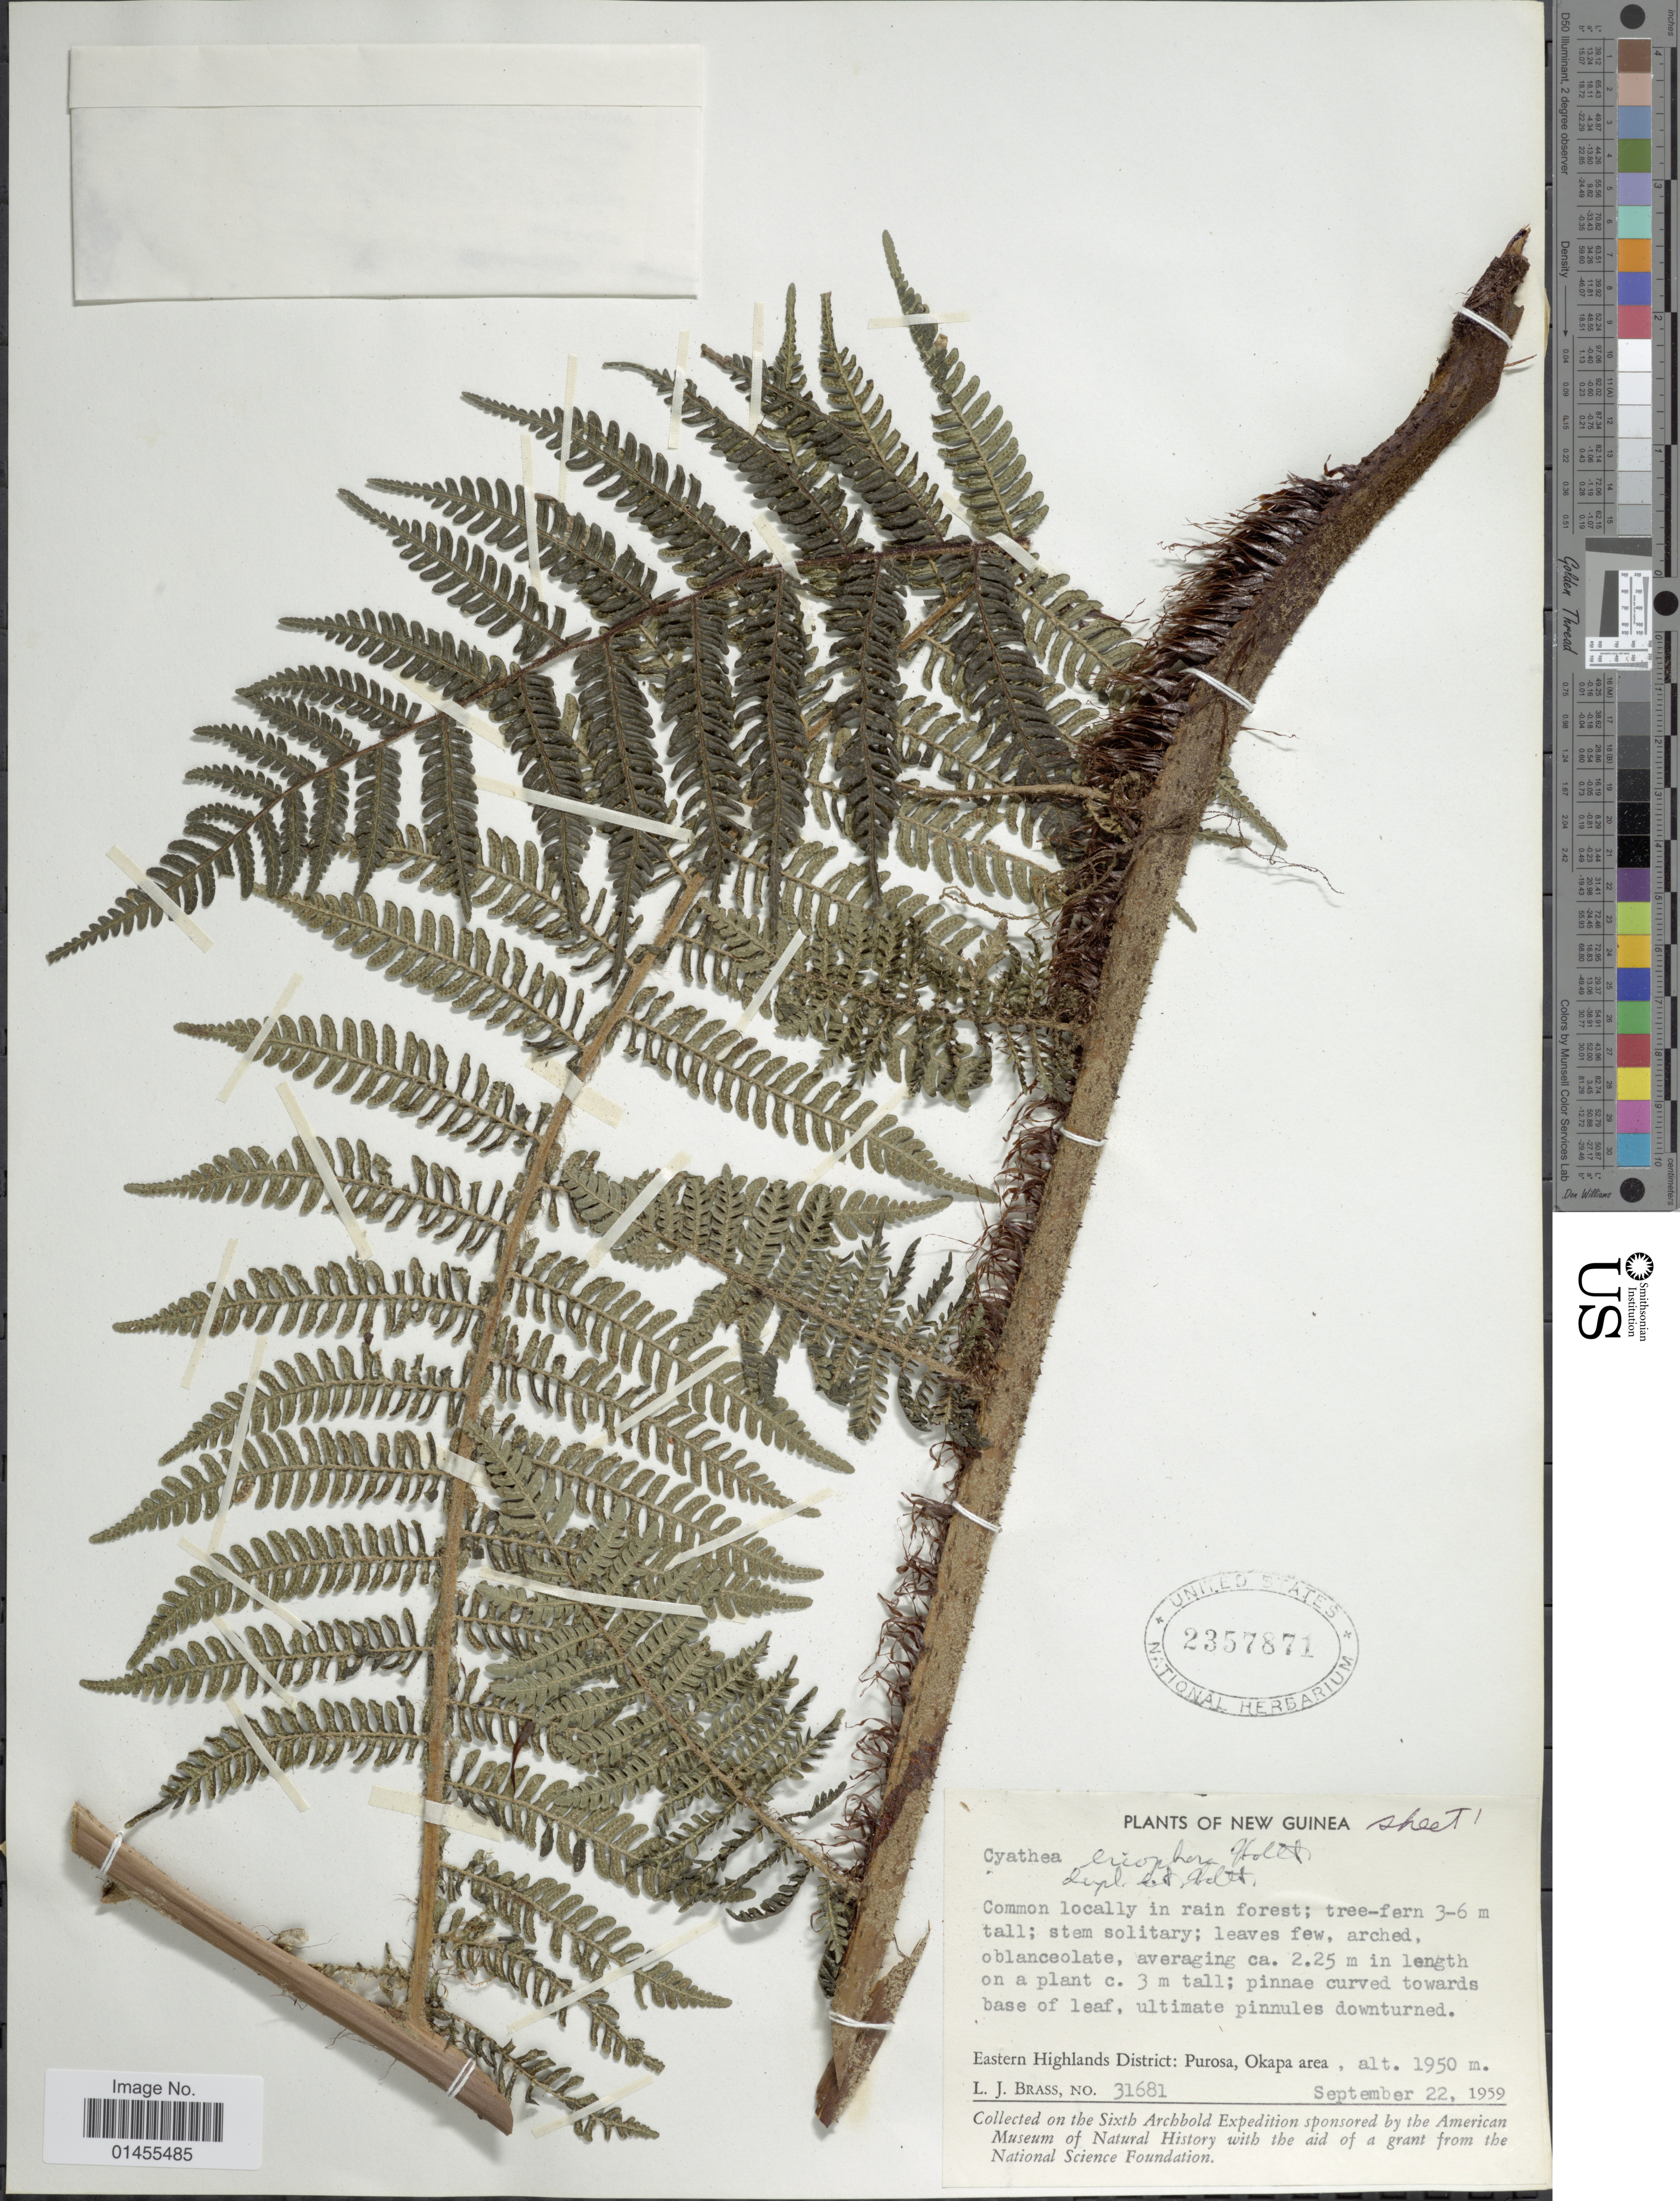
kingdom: Plantae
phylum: Tracheophyta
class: Polypodiopsida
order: Cyatheales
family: Cyatheaceae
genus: Alsophila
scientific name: Alsophila eriocarpa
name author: Fée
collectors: L. J. Brass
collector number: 31681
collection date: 1959-09-22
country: Papua New Guinea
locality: New Guinea, Eastern Highlands District: Purosa, Okapa area.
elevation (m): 1950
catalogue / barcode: US 2357871